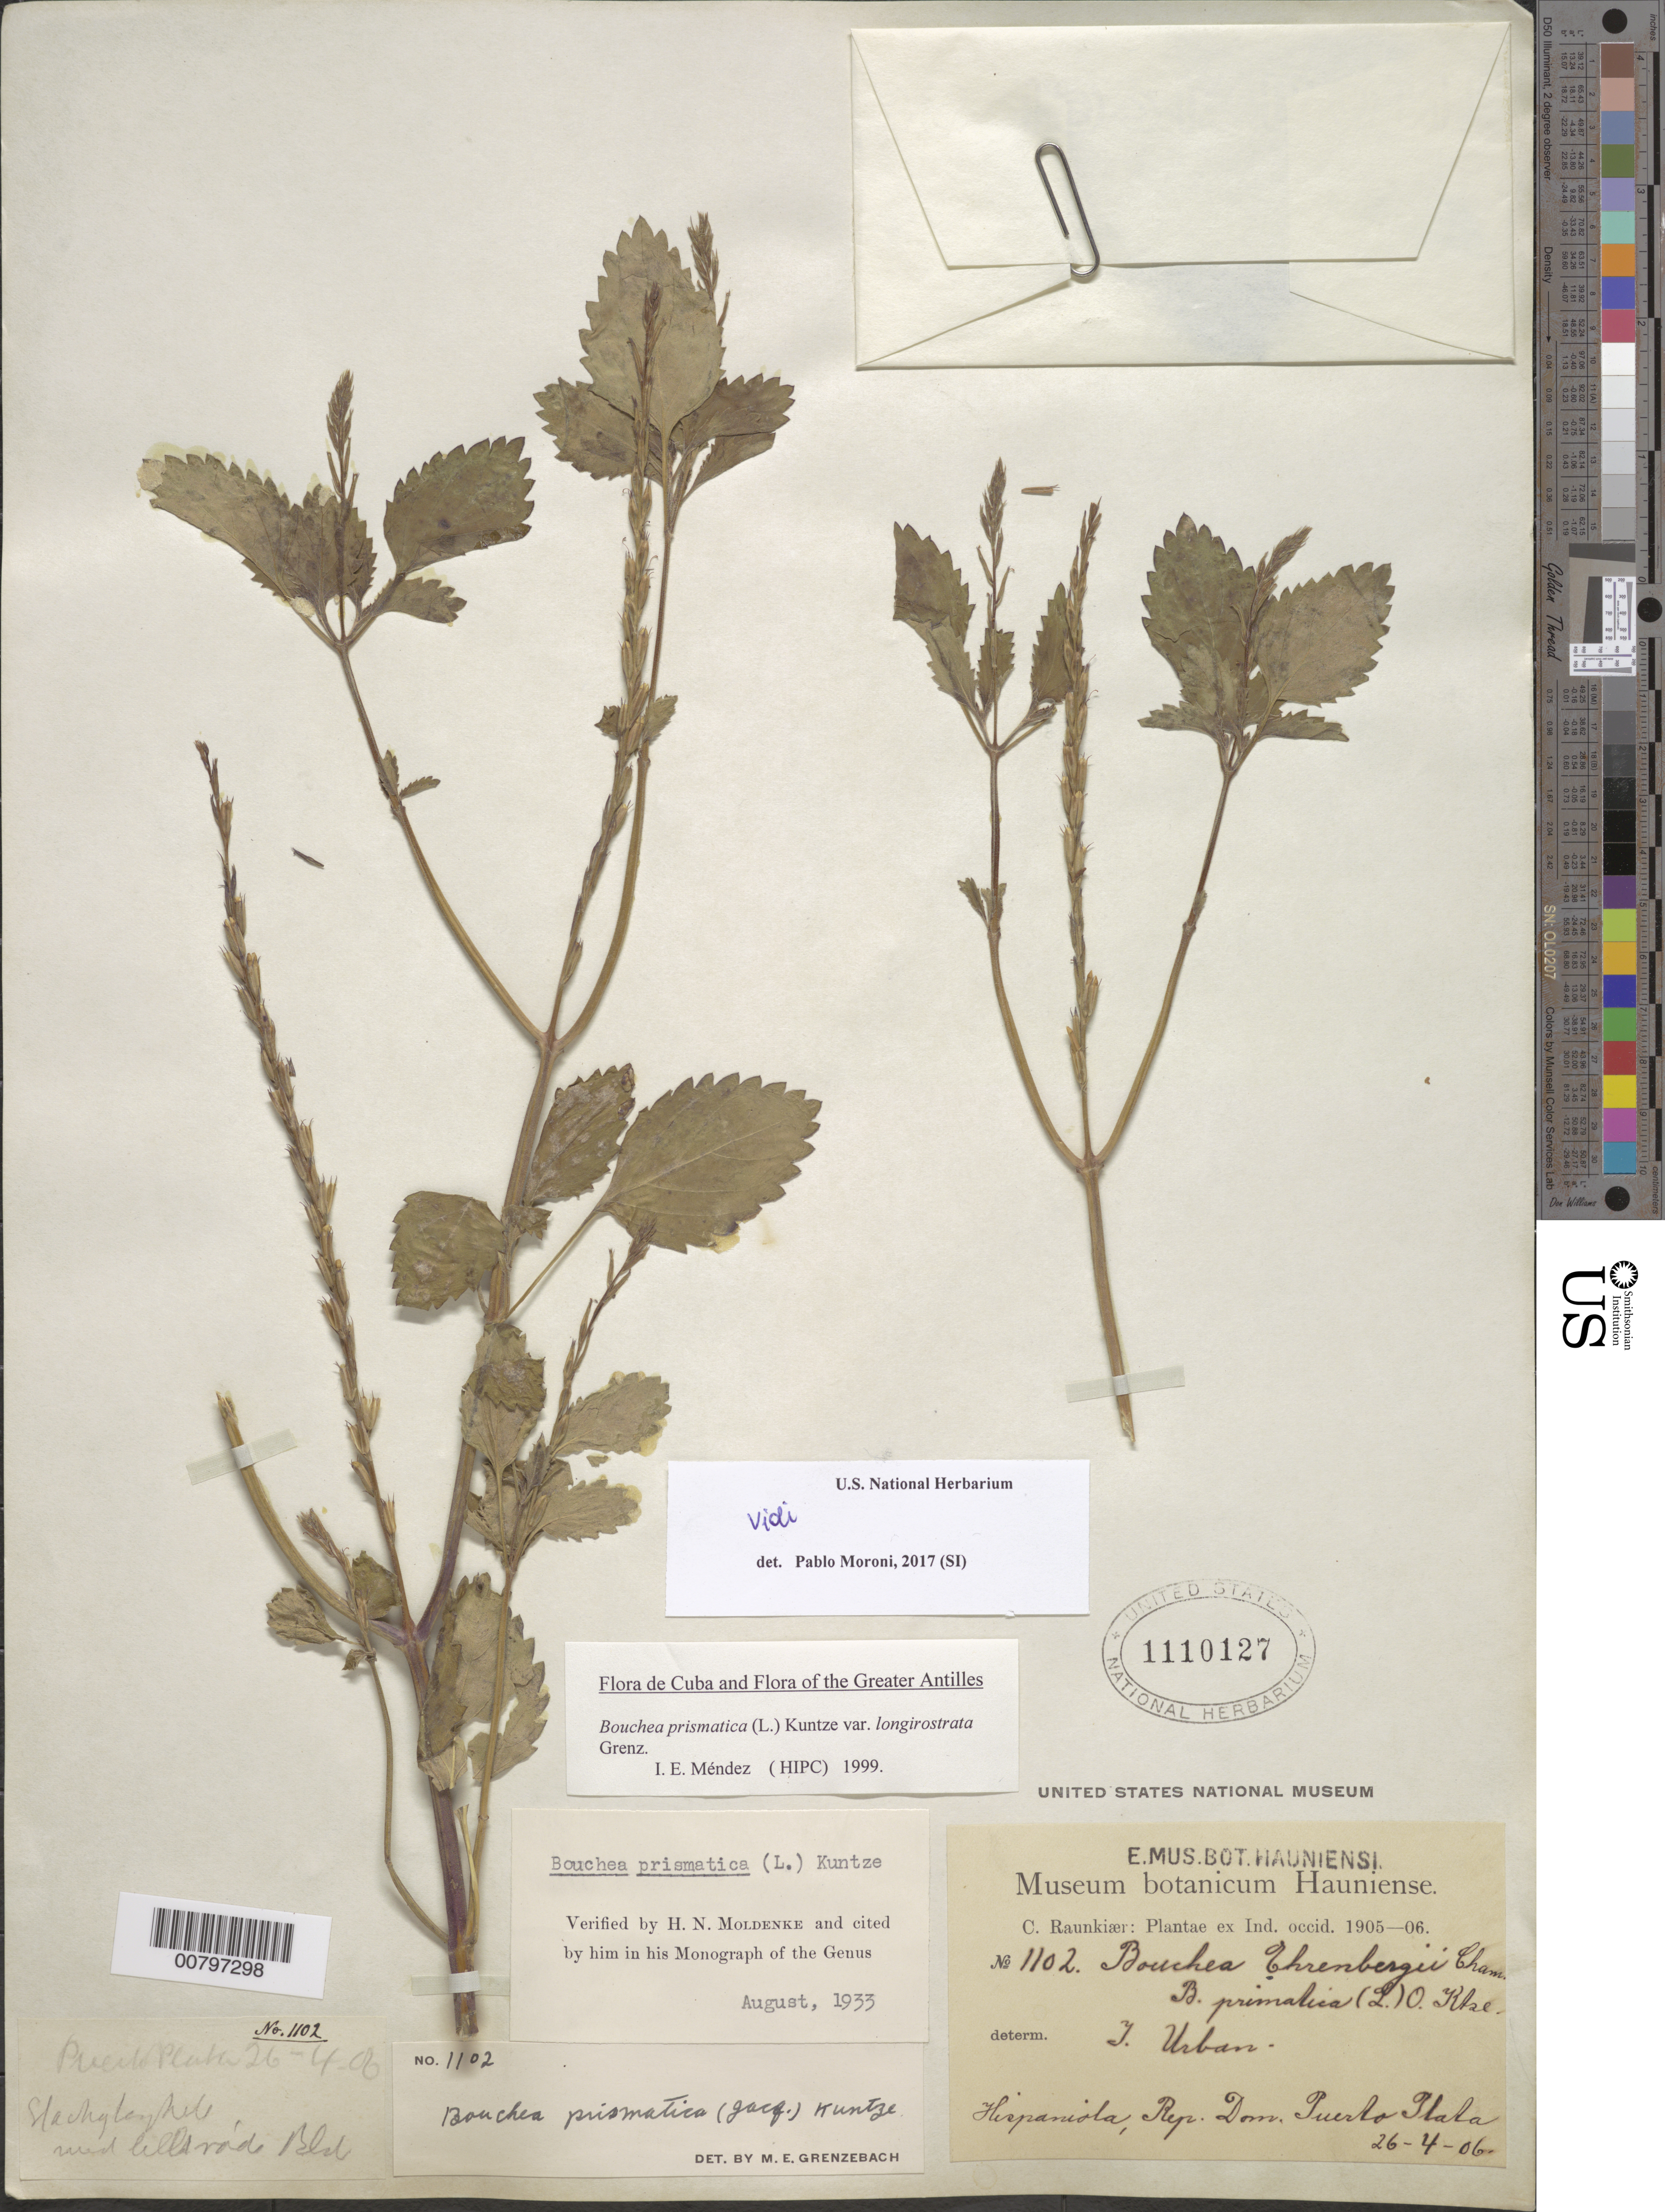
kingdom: Plantae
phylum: Tracheophyta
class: Magnoliopsida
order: Lamiales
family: Verbenaceae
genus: Bouchea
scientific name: Bouchea prismatica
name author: (L.) Kuntze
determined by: Méndez, Isidro E., (HIPC)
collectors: C. C. Raunkiaer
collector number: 1102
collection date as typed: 26 Apr 1906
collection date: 1906-04-26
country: Dominican Republic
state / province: Puerto Plata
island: Hispaniola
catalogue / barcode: US 1110127